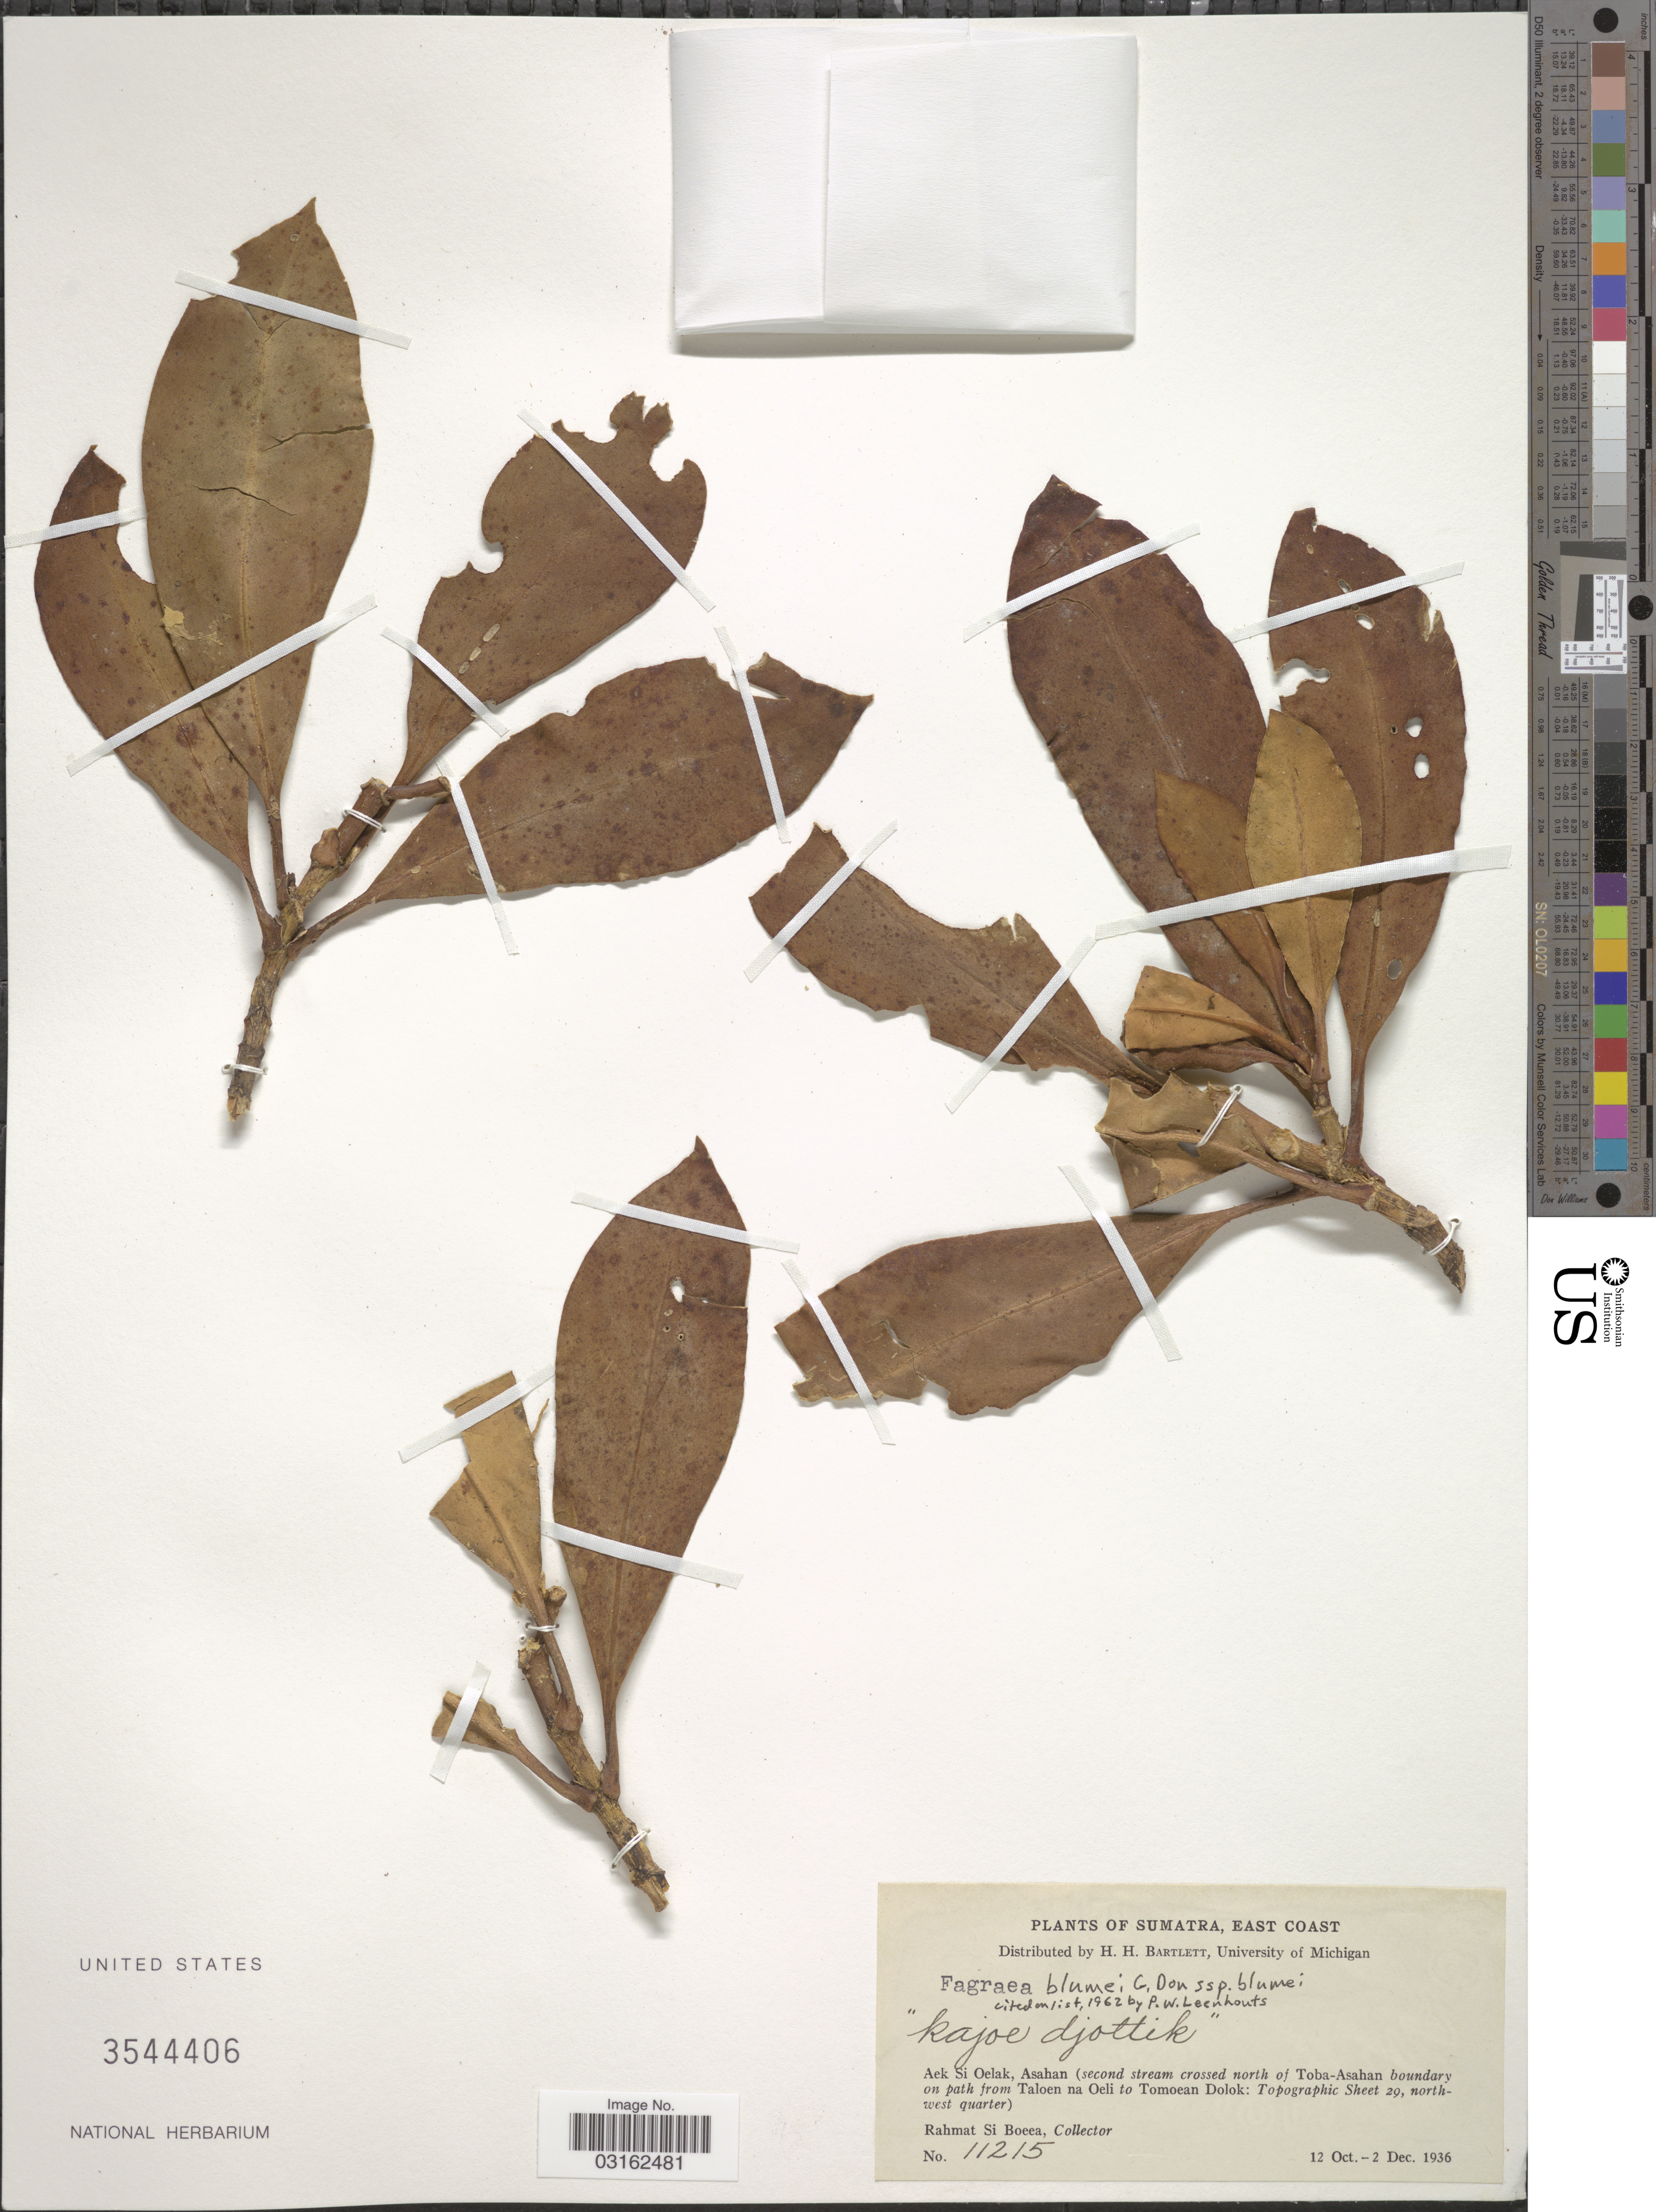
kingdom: Plantae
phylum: Tracheophyta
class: Magnoliopsida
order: Gentianales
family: Gentianaceae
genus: Fagraea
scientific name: Fagraea blumei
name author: G. Don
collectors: Rahmat Si Boeea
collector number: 11215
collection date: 1936-10-12/1936-12-02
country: Indonesia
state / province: Sumatra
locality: East Coast. Aek Si Oelak, Asahan (second stream crossed north of Toba-Asahan boundary on path from Taloen na Oeli to Tomoean Dolok: Topographic Sheet 29, northwest quarter).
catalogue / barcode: US 3544406